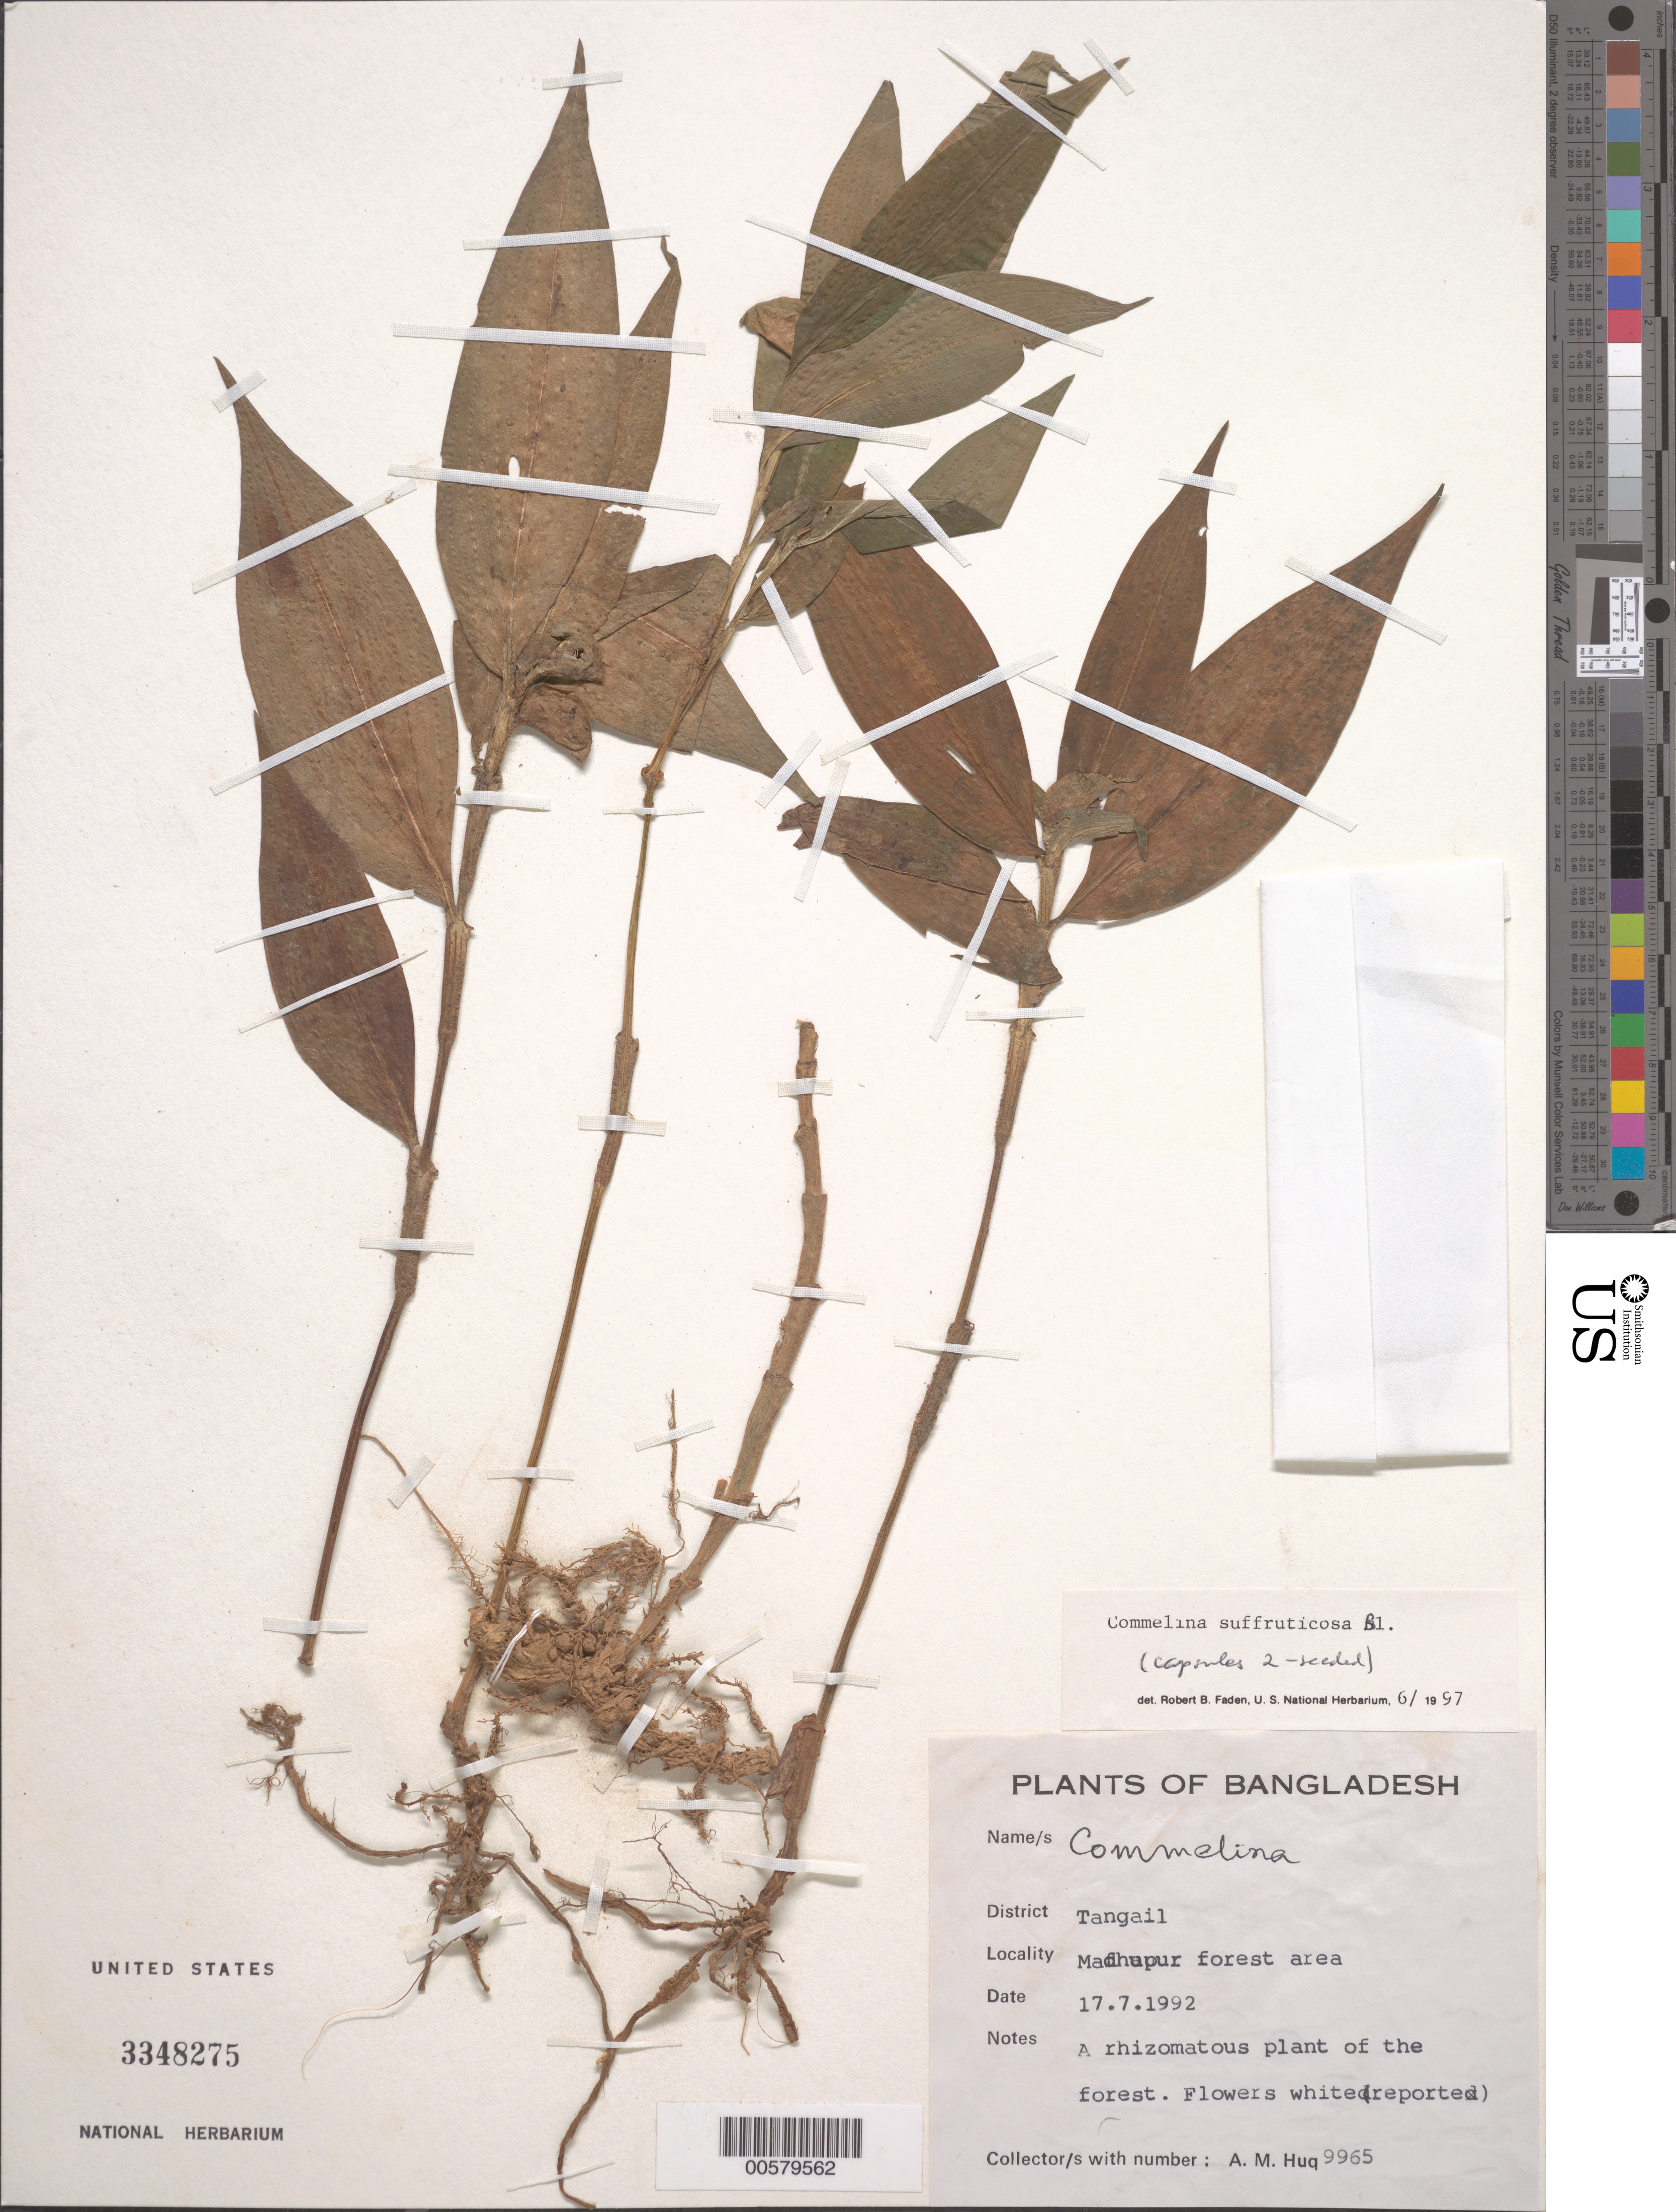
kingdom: Plantae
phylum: Tracheophyta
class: Liliopsida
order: Commelinales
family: Commelinaceae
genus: Commelina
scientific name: Commelina suffruticosa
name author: Blume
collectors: A. Hug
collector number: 9965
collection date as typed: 17 Jul 1992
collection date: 1992-07-17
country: Bangladesh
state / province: Dhaka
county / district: Tangail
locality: Madhupur forest area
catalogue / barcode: US 3348275